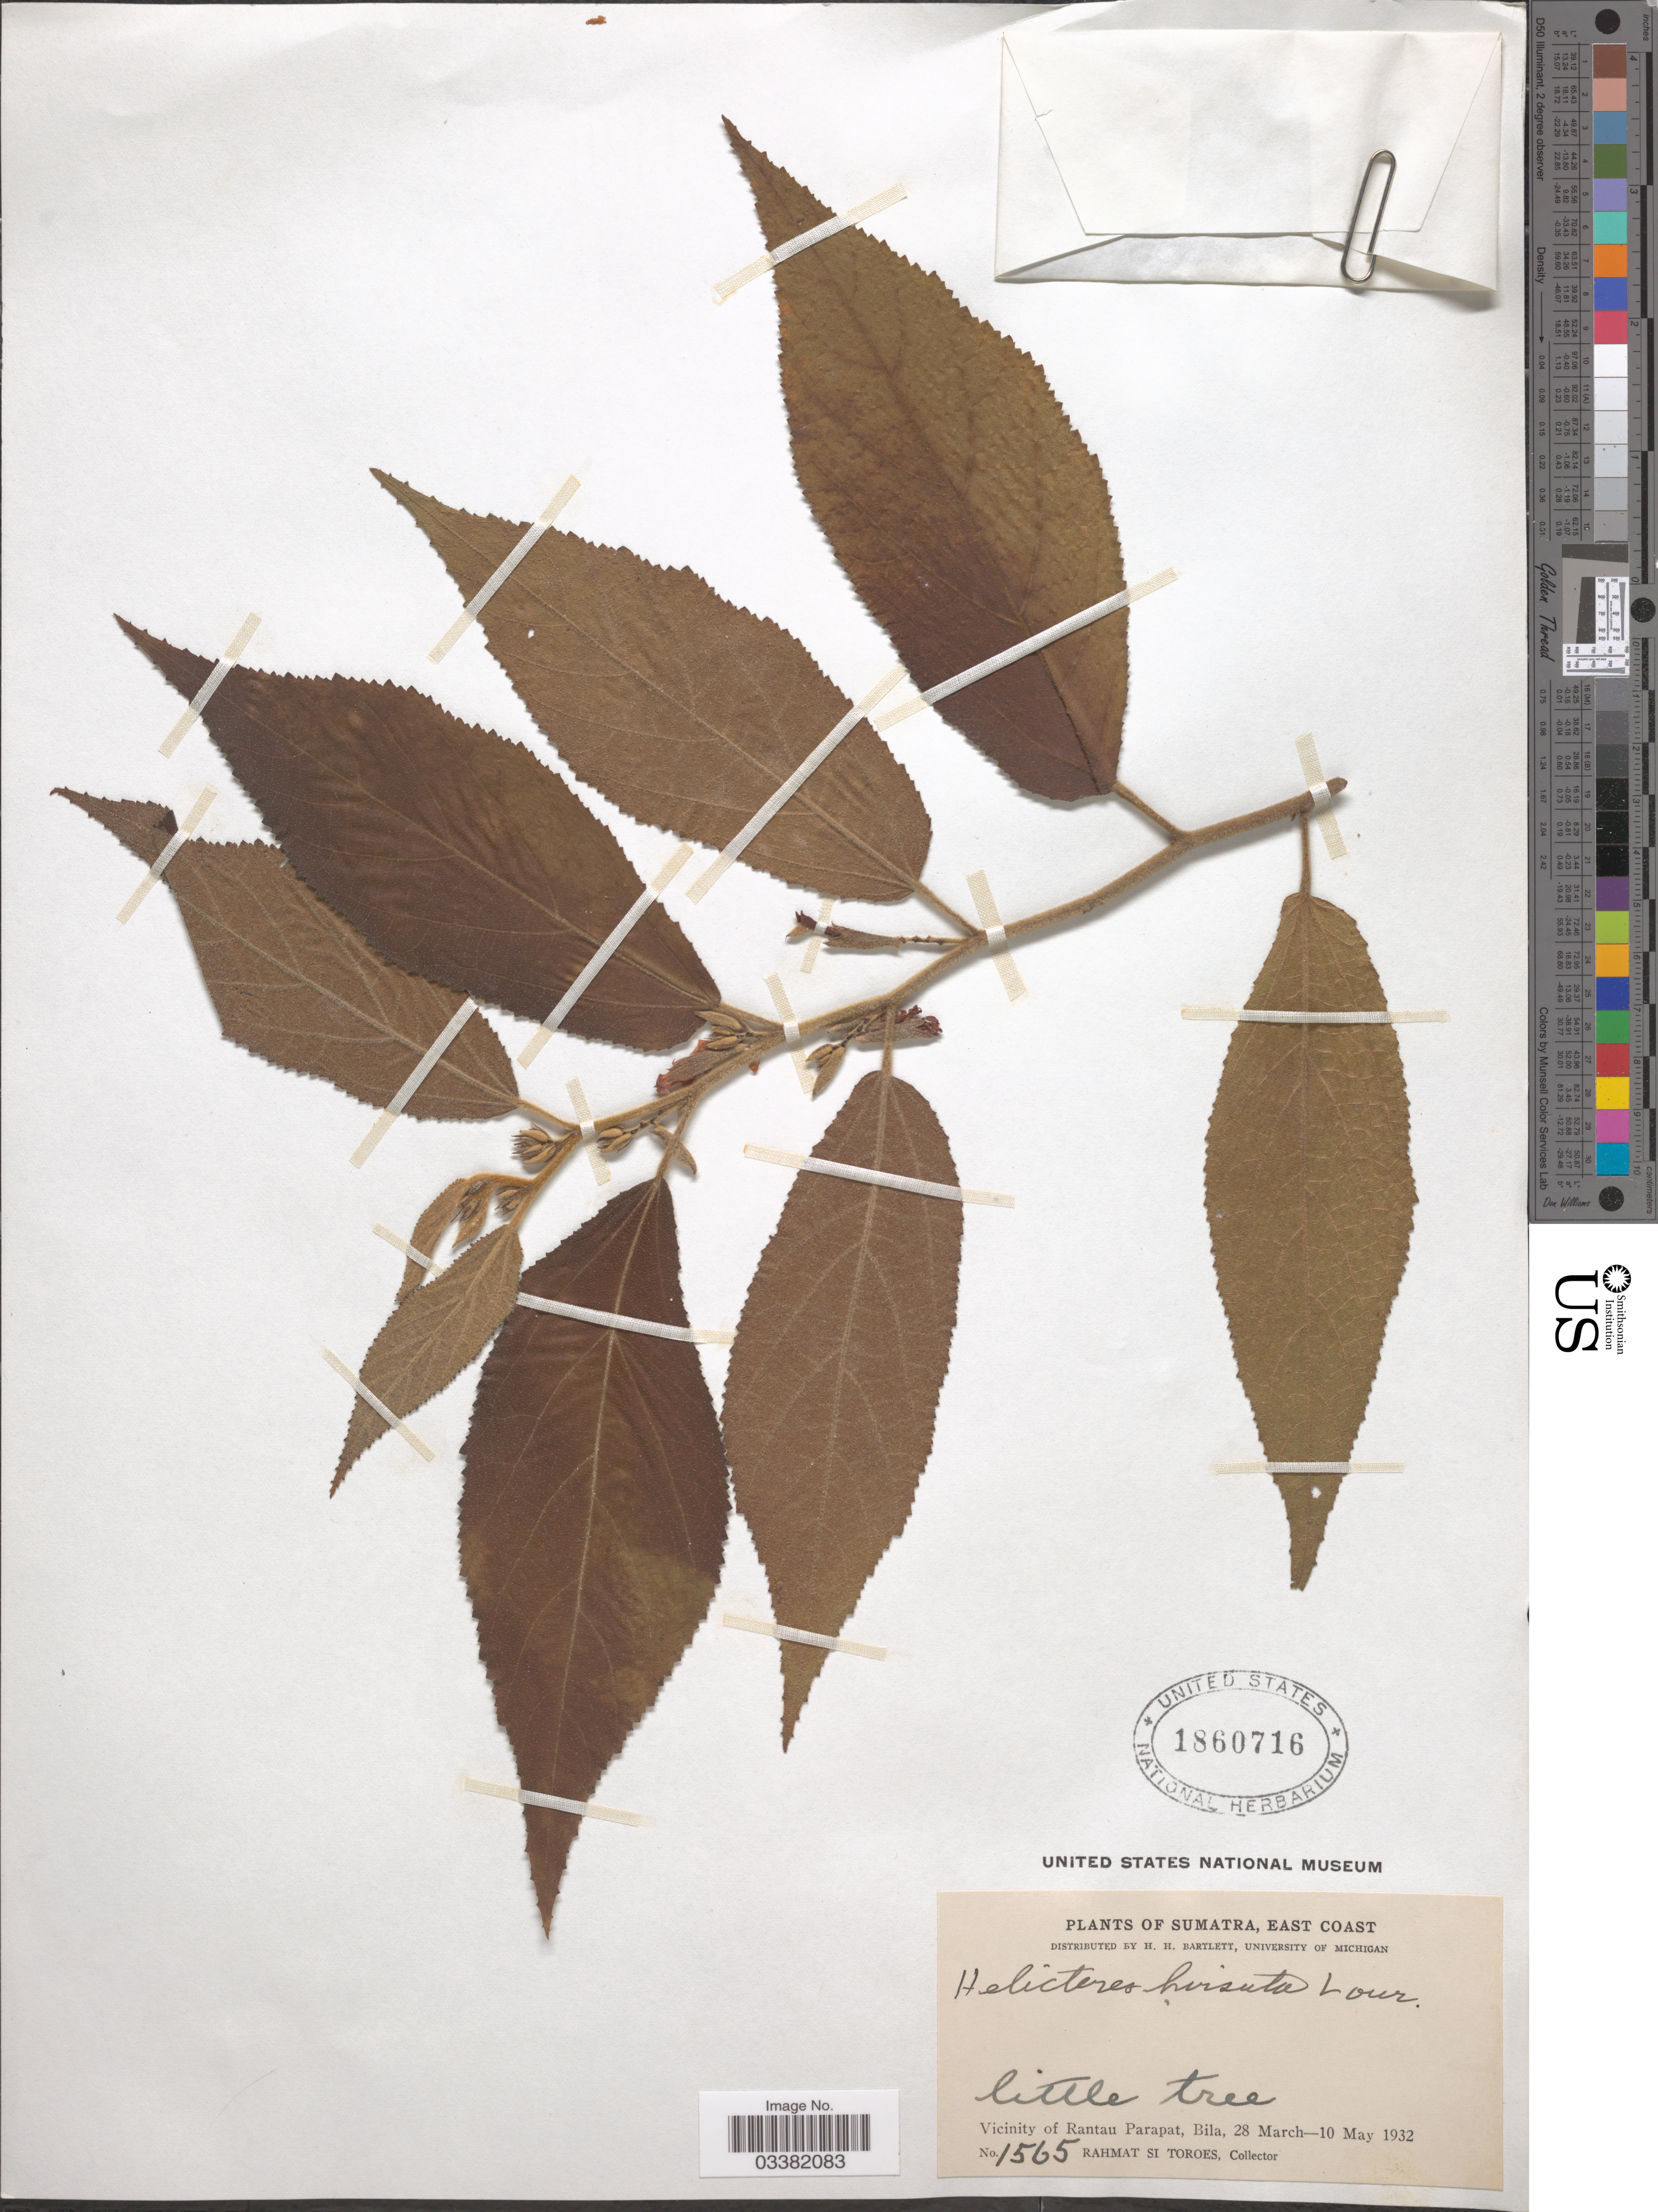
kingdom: Plantae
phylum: Tracheophyta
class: Magnoliopsida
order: Malvales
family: Malvaceae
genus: Helicteres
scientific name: Helicteres hirsuta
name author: Lour.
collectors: Rahmat Si Boeea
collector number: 1565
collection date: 1932-03-28/1932-05-10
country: Indonesia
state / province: Sumatra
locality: East Coast. Vicinity of Rantau Parapat, Bila.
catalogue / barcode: US 1860716